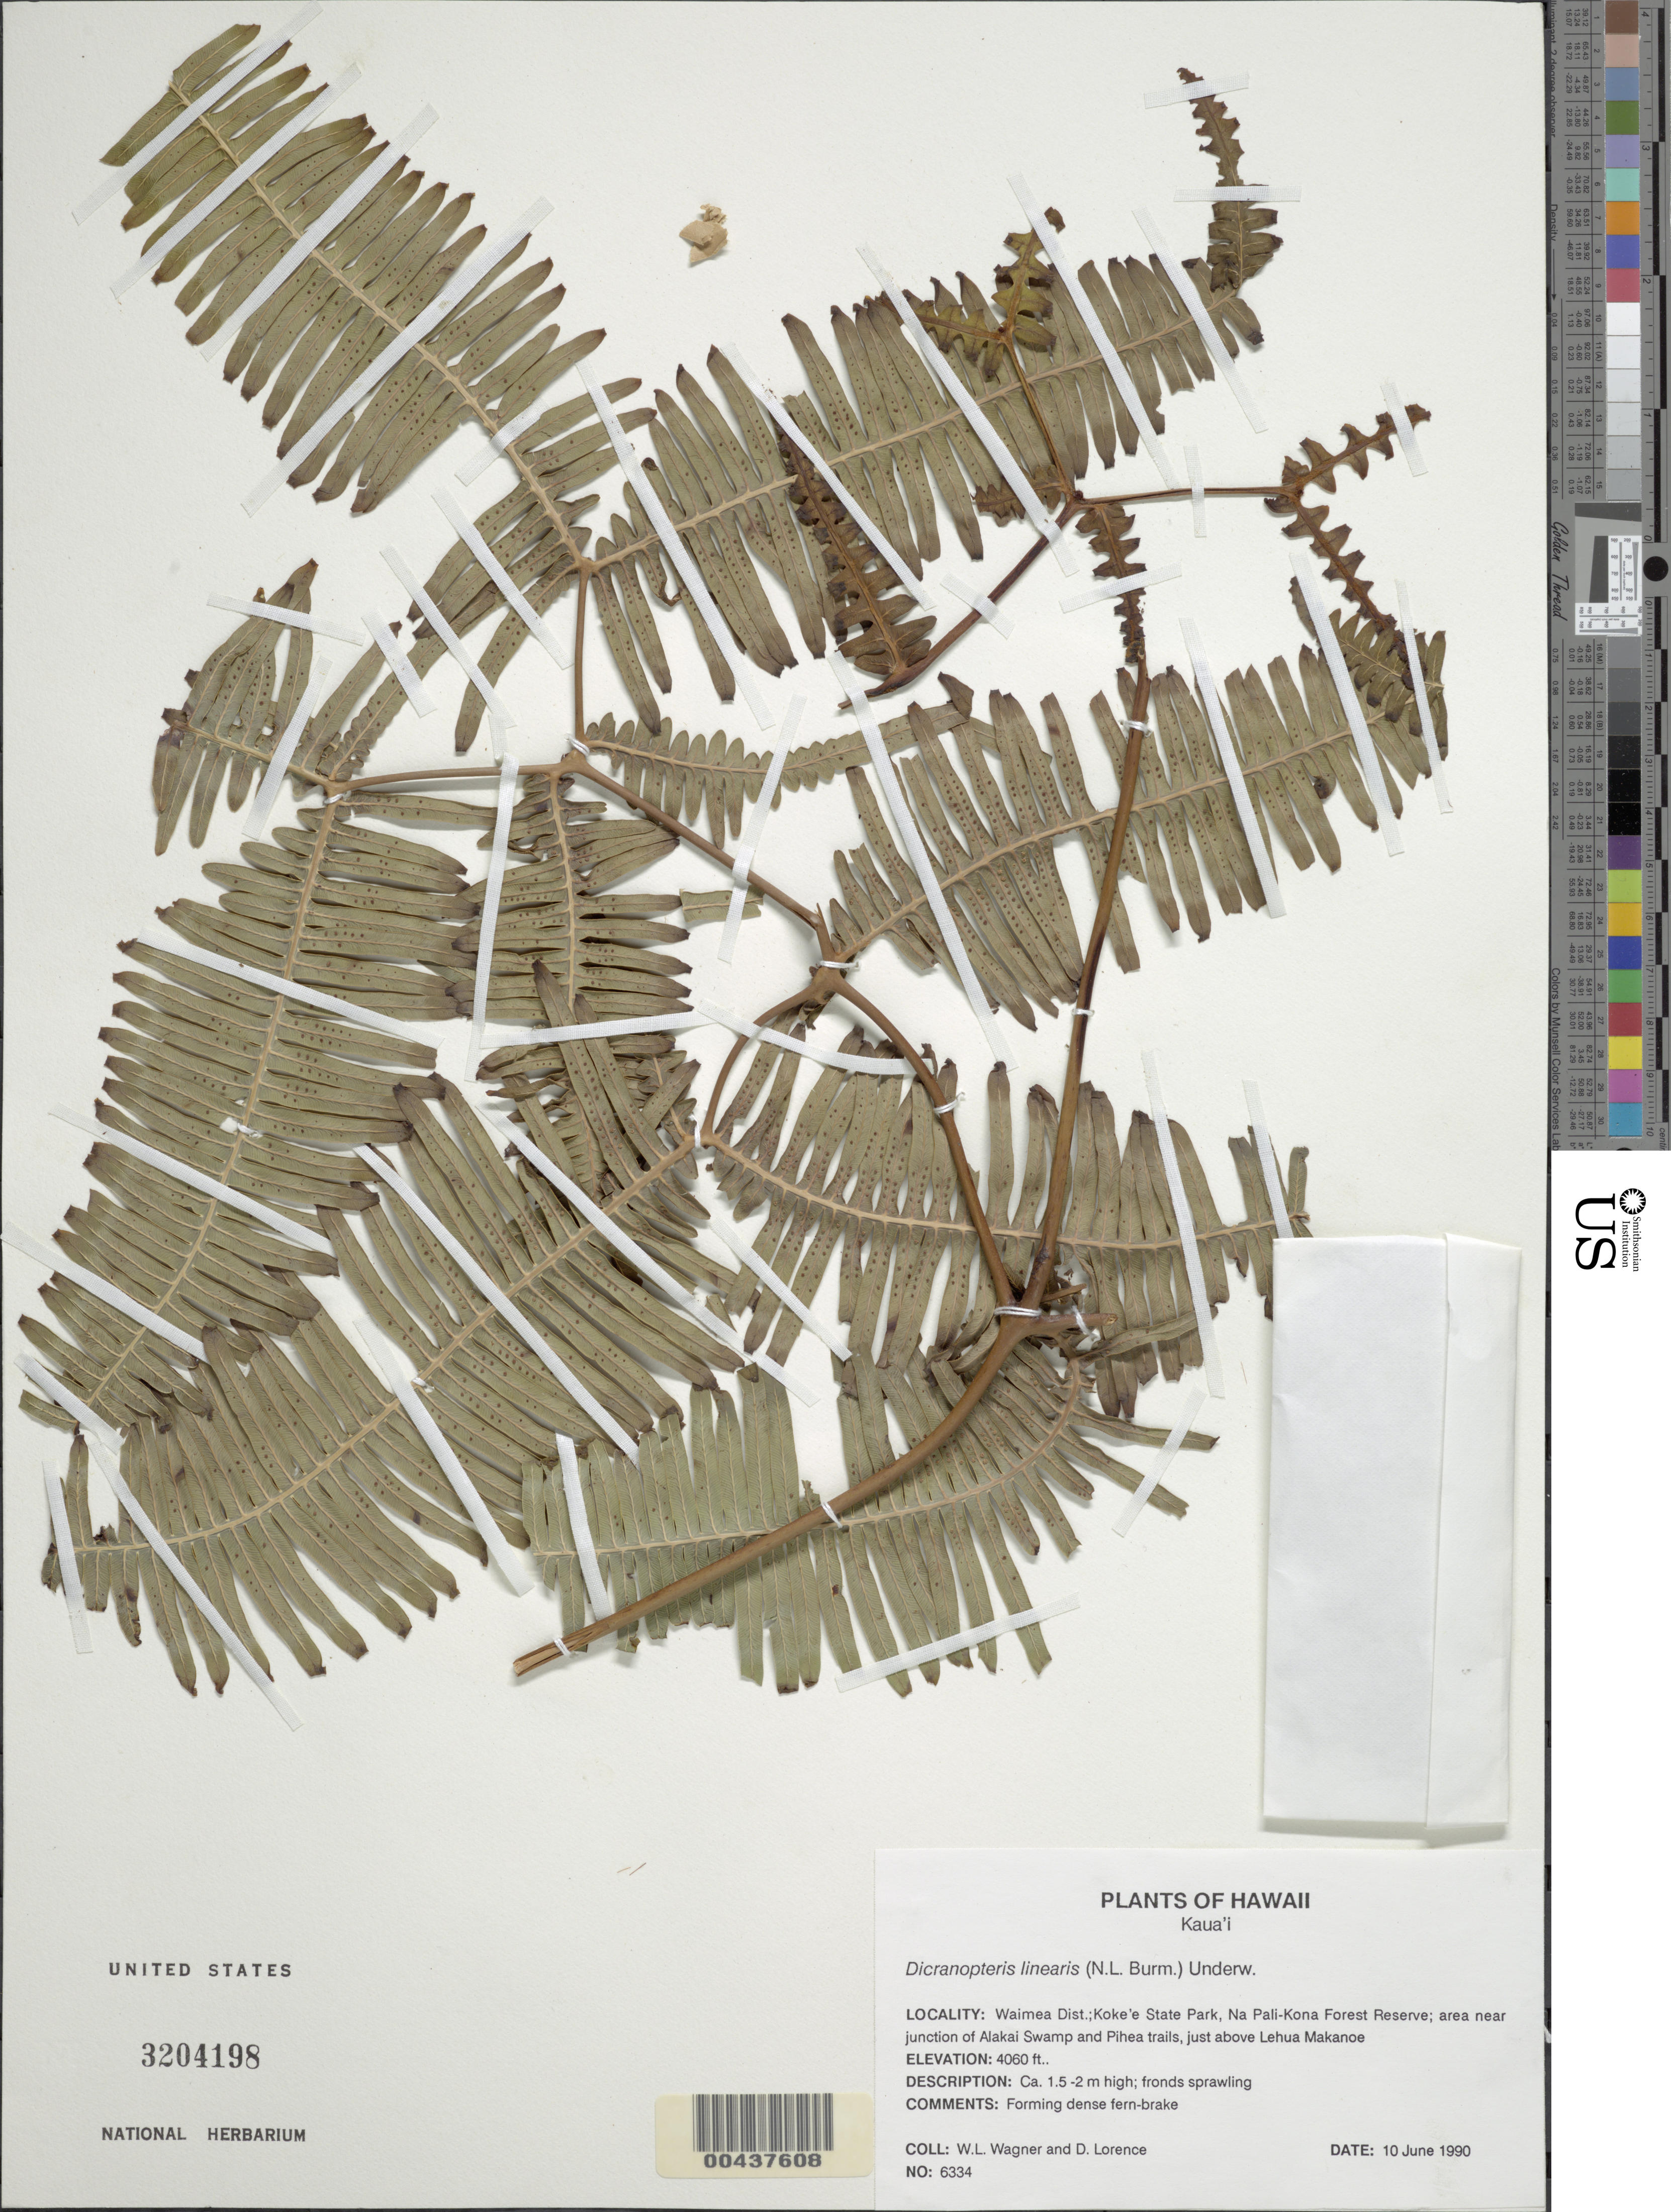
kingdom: Plantae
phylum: Tracheophyta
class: Polypodiopsida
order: Gleicheniales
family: Gleicheniaceae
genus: Dicranopteris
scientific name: Dicranopteris linearis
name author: (Burm. f.) Underw.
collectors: W. L. Wagner & D. Lorence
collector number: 6334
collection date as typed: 10 Jun 1990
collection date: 1990-06-10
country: United States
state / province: Hawaii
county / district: Kauai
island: Kaua'i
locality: Waimea Dist.; Koke'e State Park, Na Pali-Kona For. Res.; area near junction of Alakai Swamp and Pihea trails, just above Makanoe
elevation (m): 1237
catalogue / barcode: US 3204198